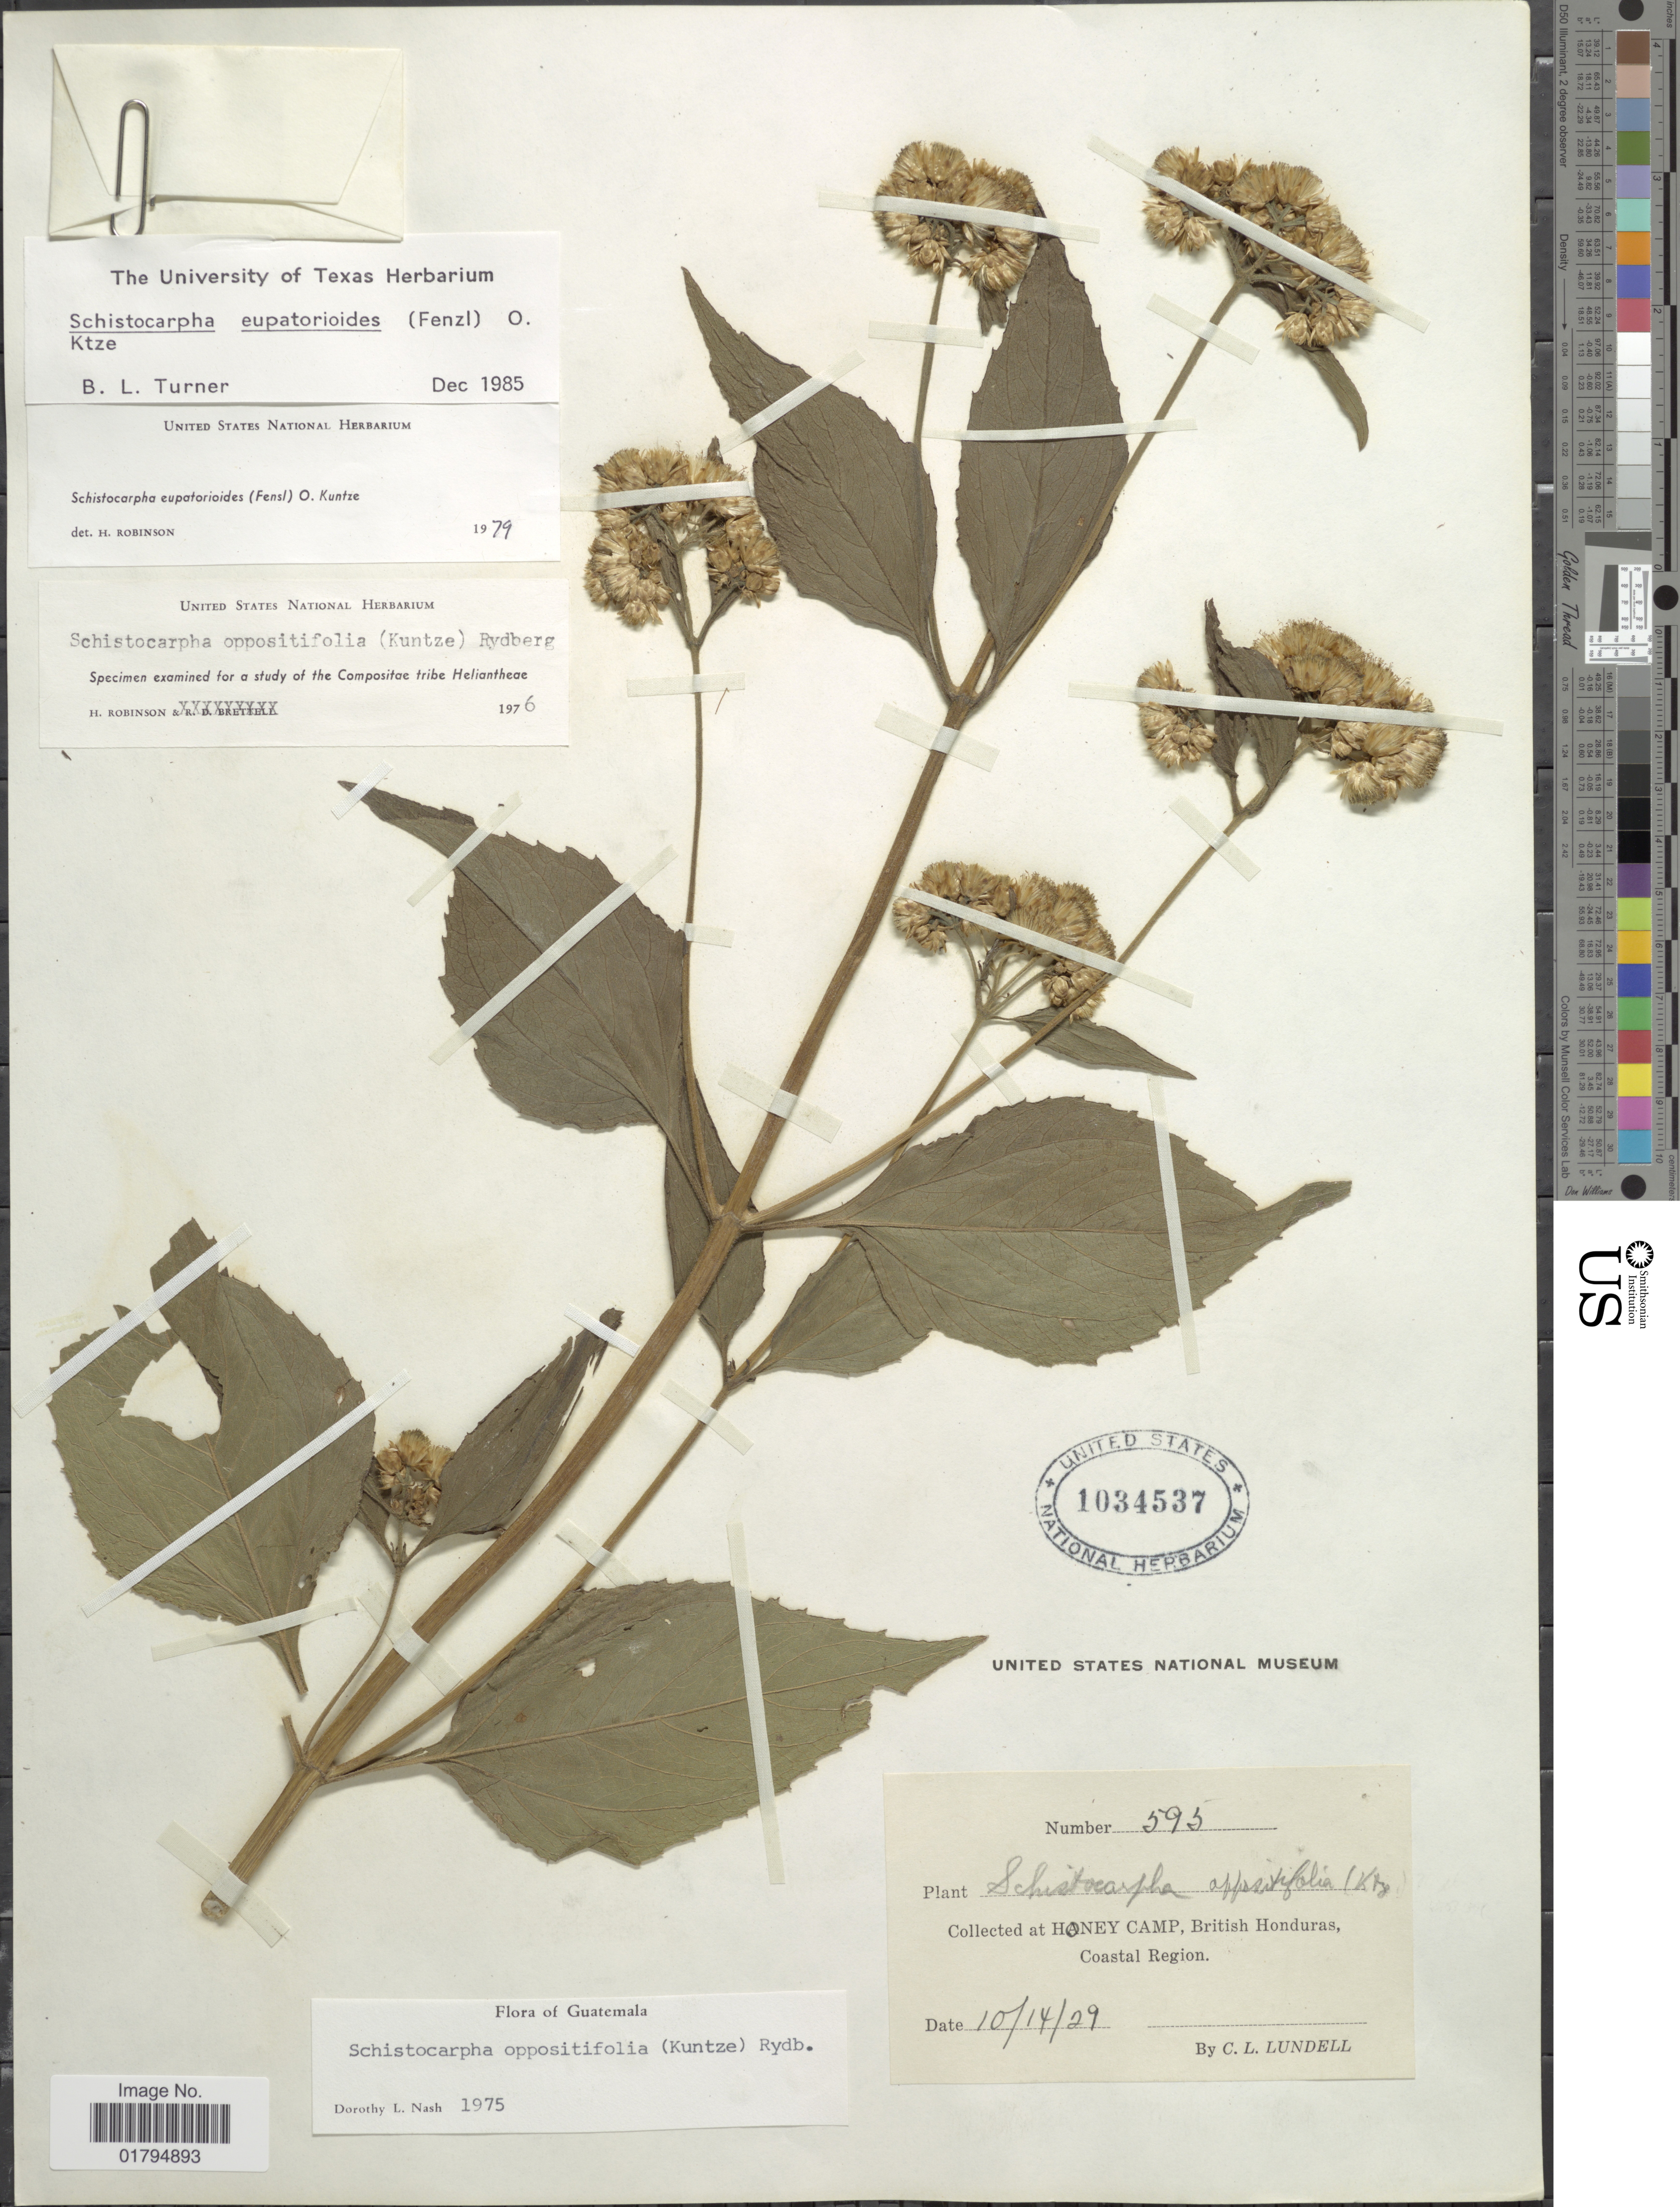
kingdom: Plantae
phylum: Tracheophyta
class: Magnoliopsida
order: Asterales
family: Asteraceae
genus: Schistocarpha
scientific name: Schistocarpha eupatorioides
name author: (Fenzl) Kuntze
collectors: C. L. Lundell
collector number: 595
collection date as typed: Transcribed d/m/y: 14/10/29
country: Belize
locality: Honey Camp, Coastal Region. British Honduras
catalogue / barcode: US 1034537